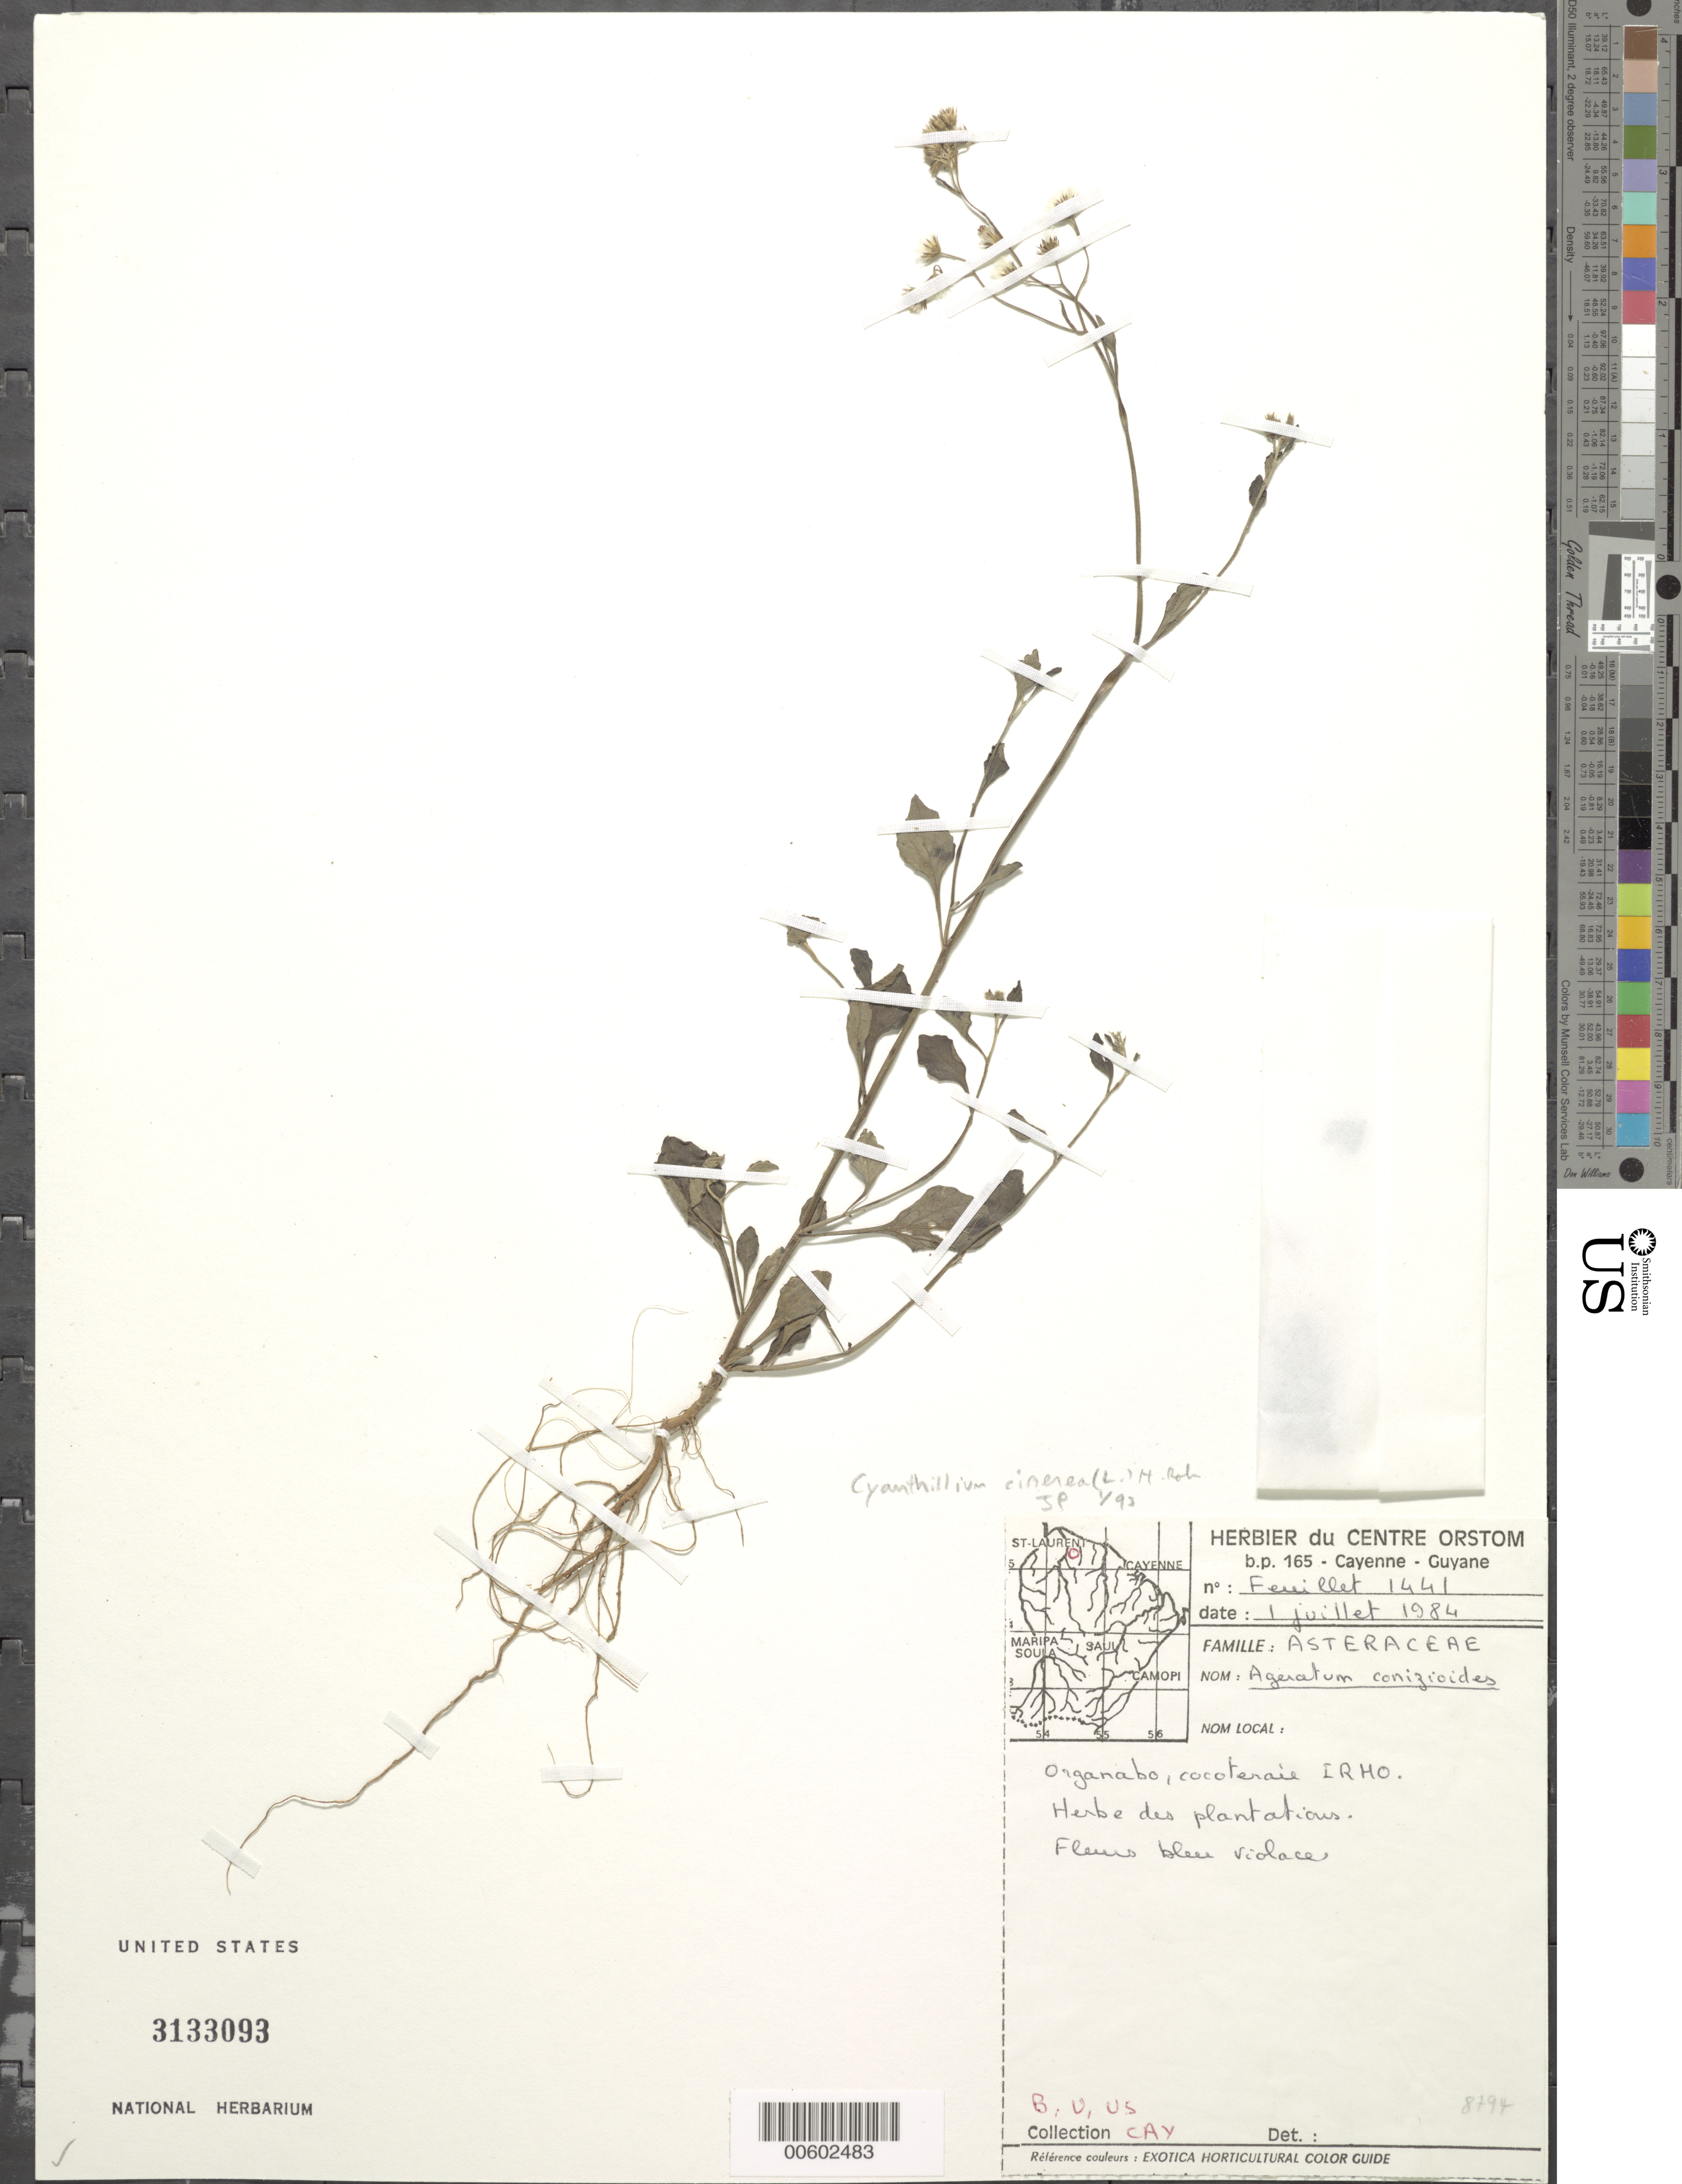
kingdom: Plantae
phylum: Tracheophyta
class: Magnoliopsida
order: Asterales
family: Asteraceae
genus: Cyanthillium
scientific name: Cyanthillium cinereum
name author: (L.) H. Rob.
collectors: C. Feuillet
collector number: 1441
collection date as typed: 1 Jul 1984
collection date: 1984-07-01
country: French Guiana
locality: Organabo, cocoteraie IRHO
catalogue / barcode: US 3133093